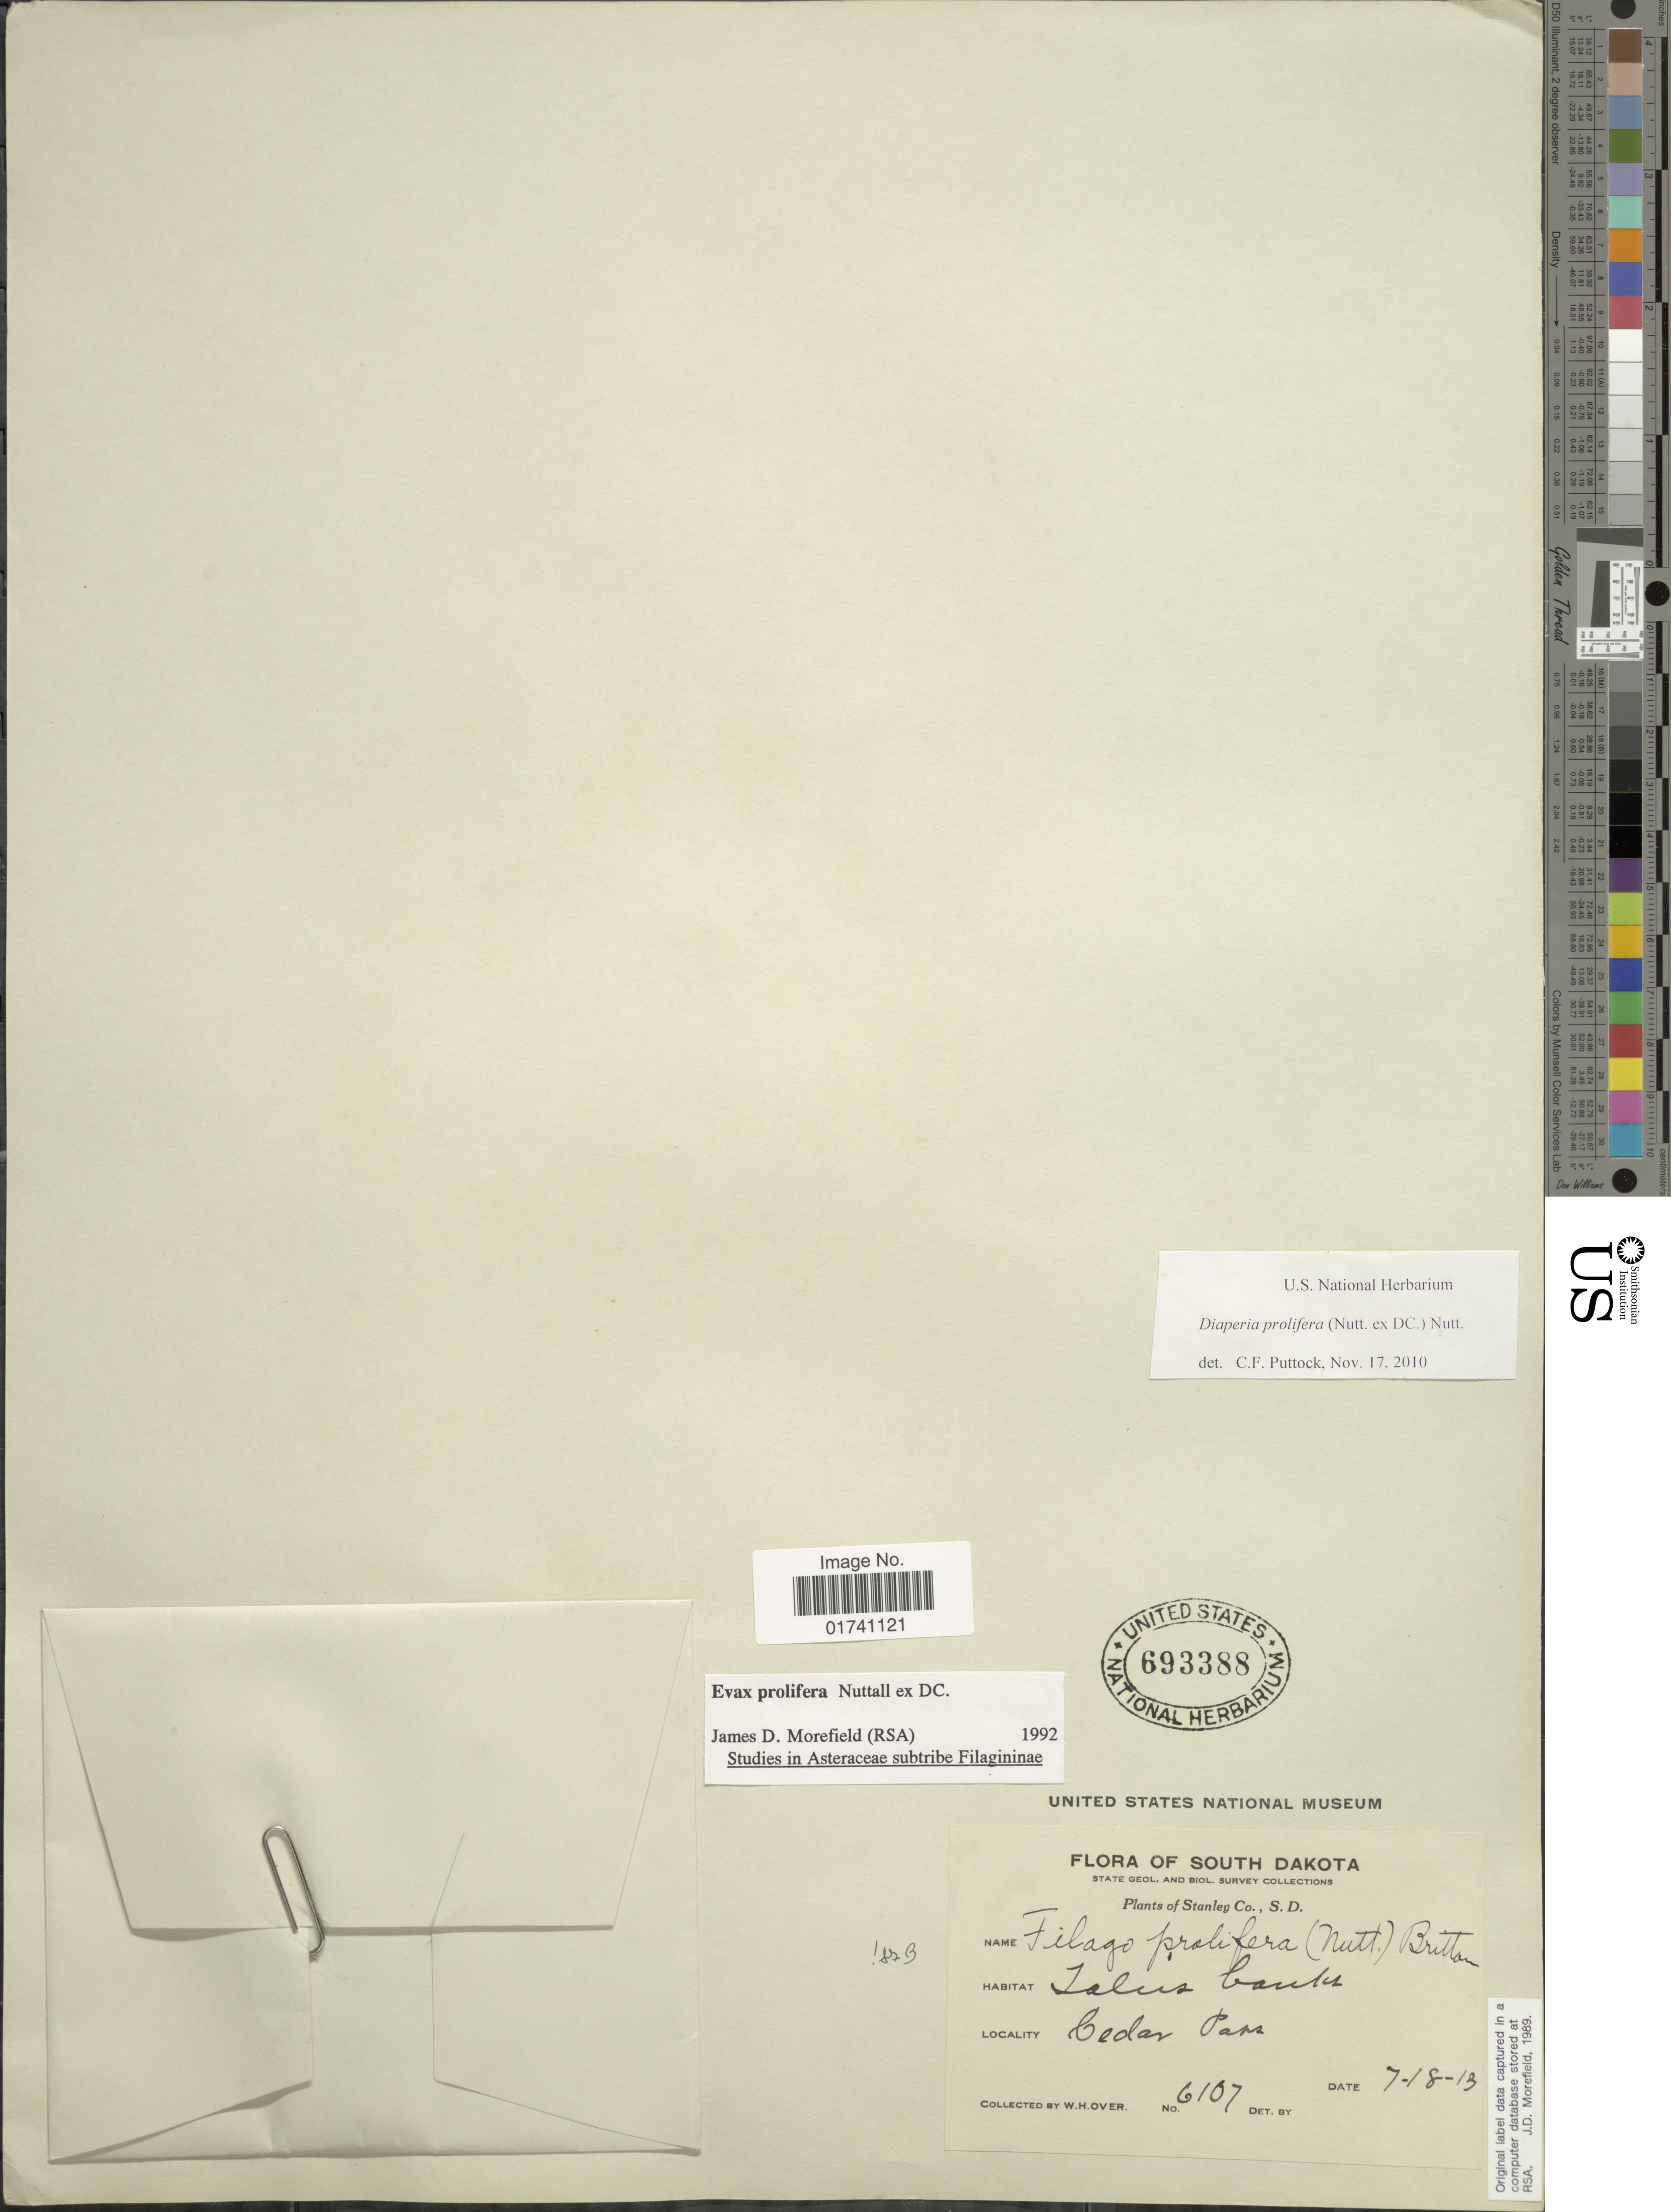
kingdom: Plantae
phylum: Tracheophyta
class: Magnoliopsida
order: Asterales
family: Asteraceae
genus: Diaperia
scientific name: Diaperia prolifera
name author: (Nutt. ex DC.) Morefield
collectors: W. Over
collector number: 6107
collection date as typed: Transcribed d/m/y: 18/7/13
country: United States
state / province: South Dakota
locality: Stanley Co., S. D. Taluz banks, Cedar Para.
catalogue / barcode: US 693388